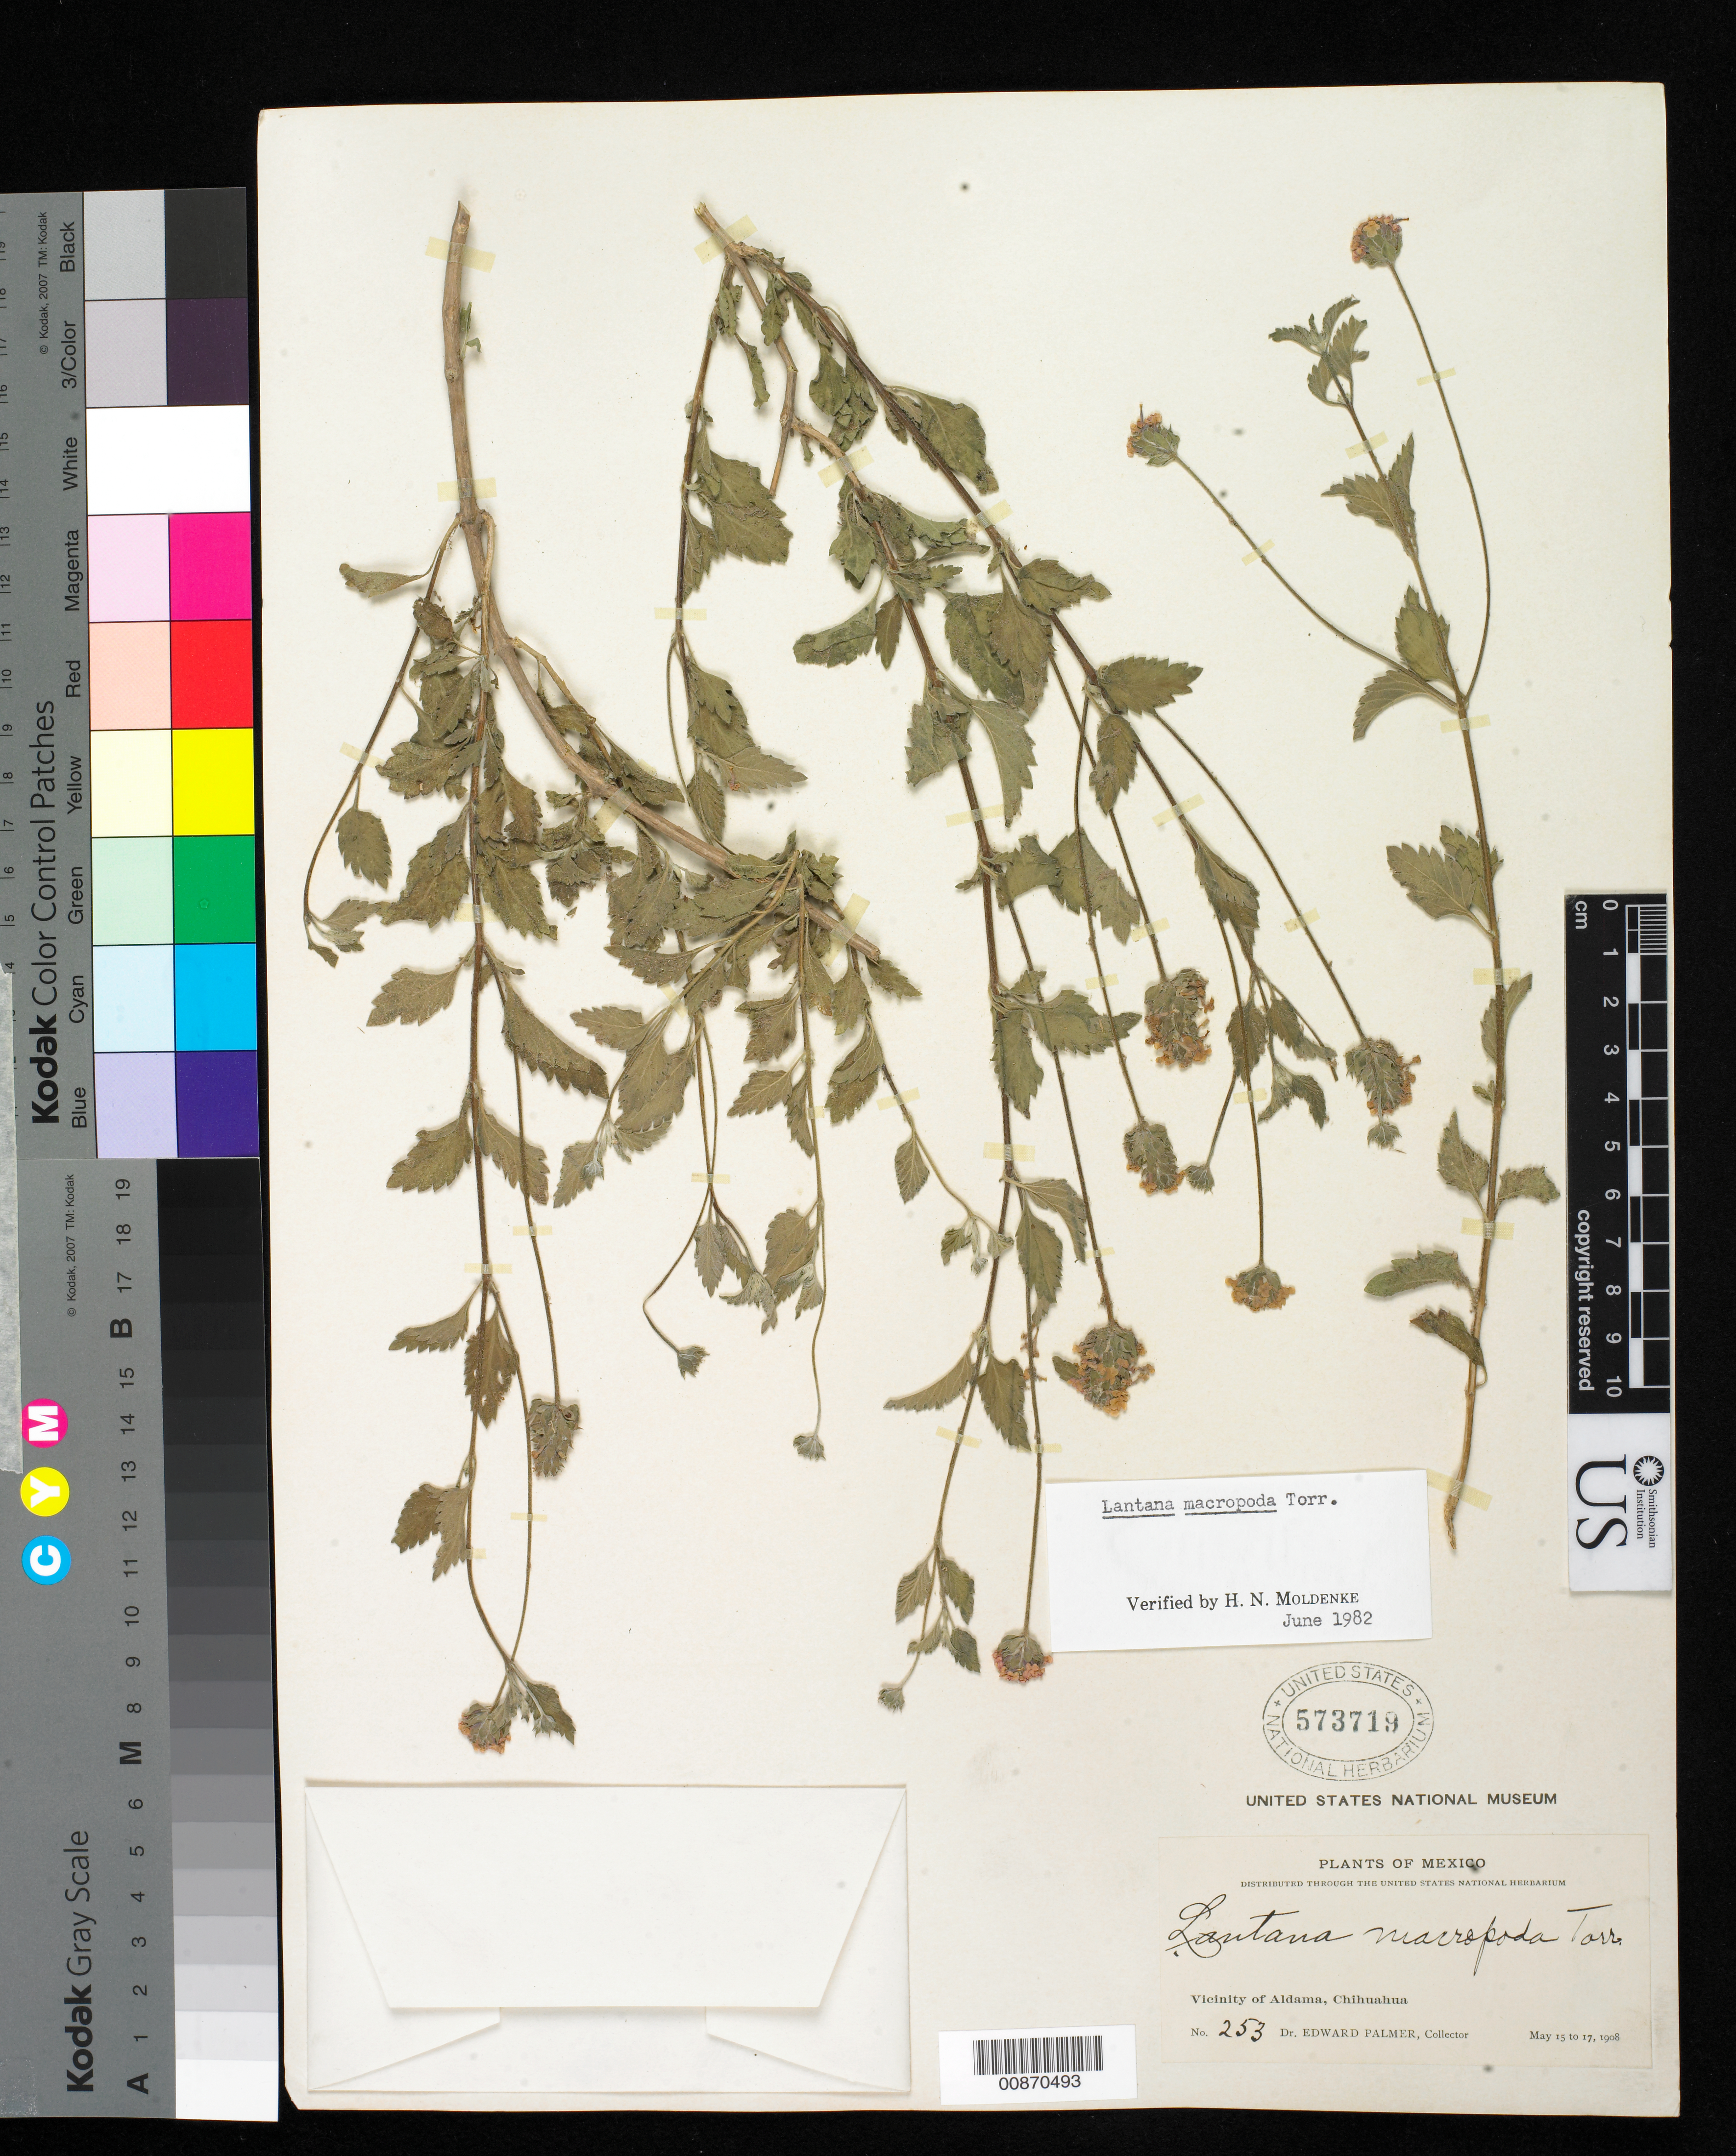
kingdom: Plantae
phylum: Tracheophyta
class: Magnoliopsida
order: Lamiales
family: Verbenaceae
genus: Lantana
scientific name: Lantana macropoda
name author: Torr.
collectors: E. Palmer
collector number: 253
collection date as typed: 15 May 1908 to 17 May 1908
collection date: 1908-05-15/1908-05-17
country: Mexico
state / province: Chihuahua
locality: Vicinity of Aldama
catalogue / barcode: US 573719